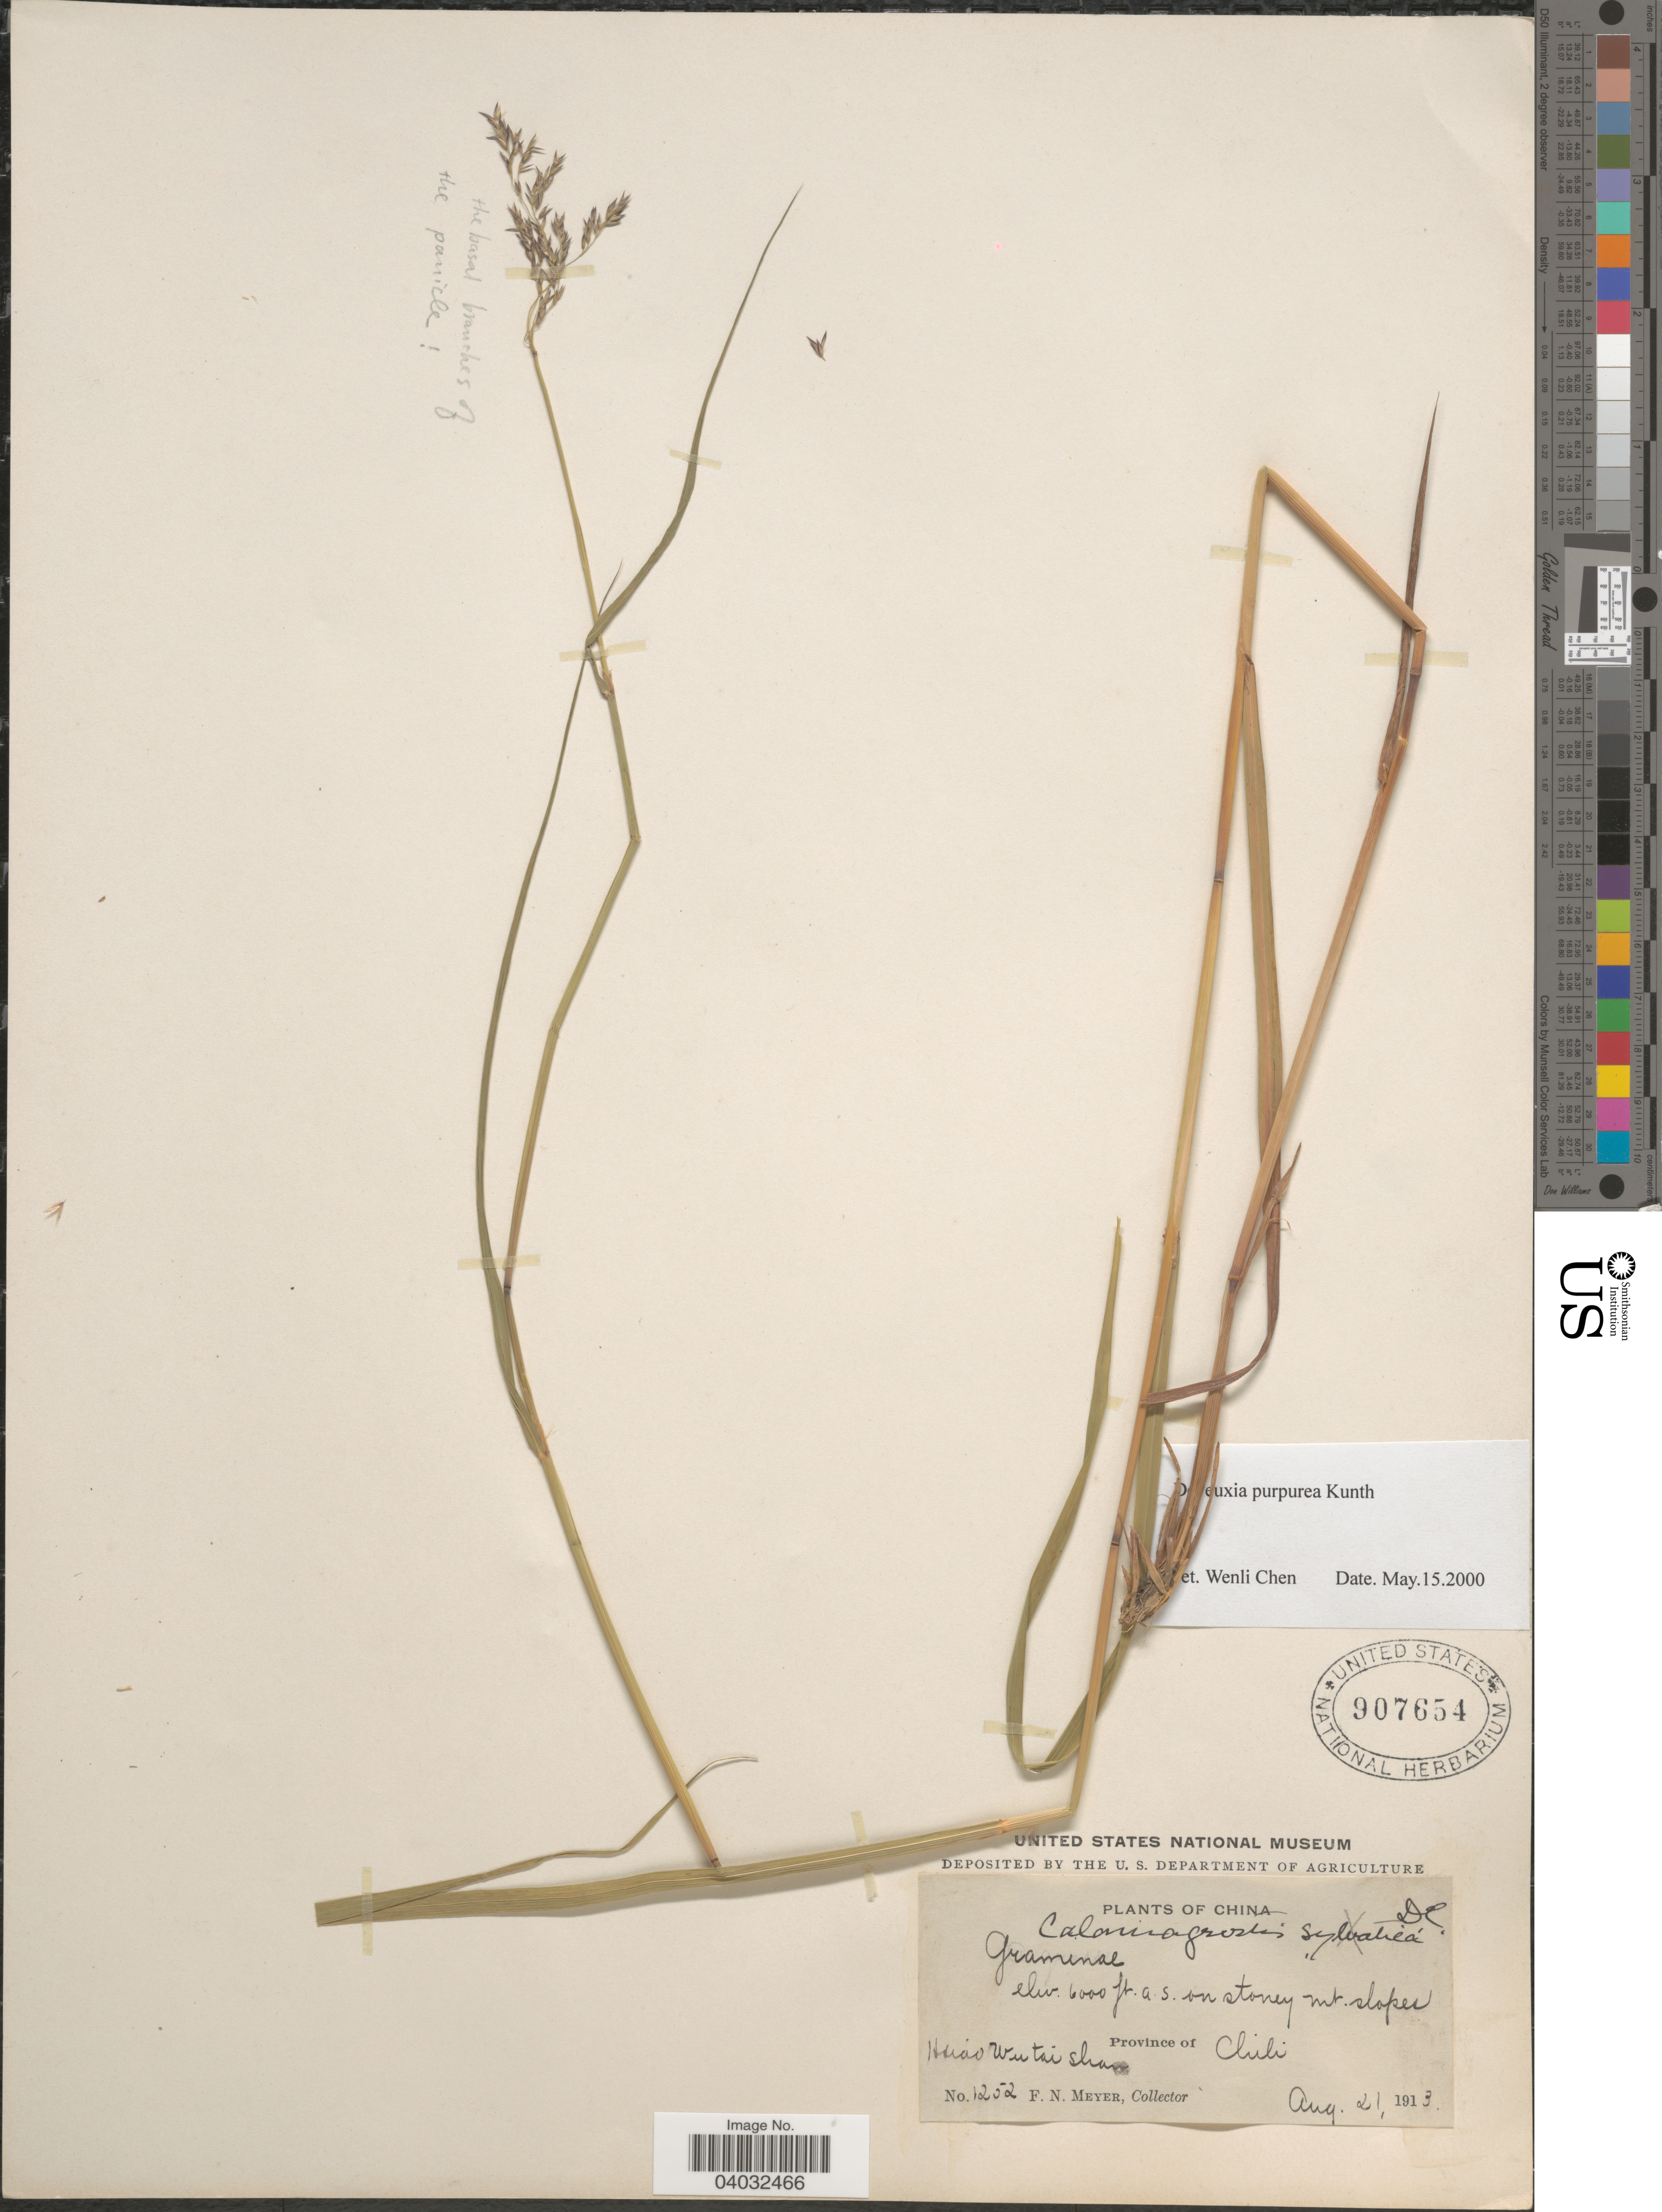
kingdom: Plantae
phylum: Tracheophyta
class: Liliopsida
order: Poales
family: Poaceae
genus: Calamagrostis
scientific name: Calamagrostis purpurea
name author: (Trin.) Trin.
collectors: F. N. Meyer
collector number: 1252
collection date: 1913-08-21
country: China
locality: Province of Chili. Hsiao Wu tai Shan.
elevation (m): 1829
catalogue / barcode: US 907654